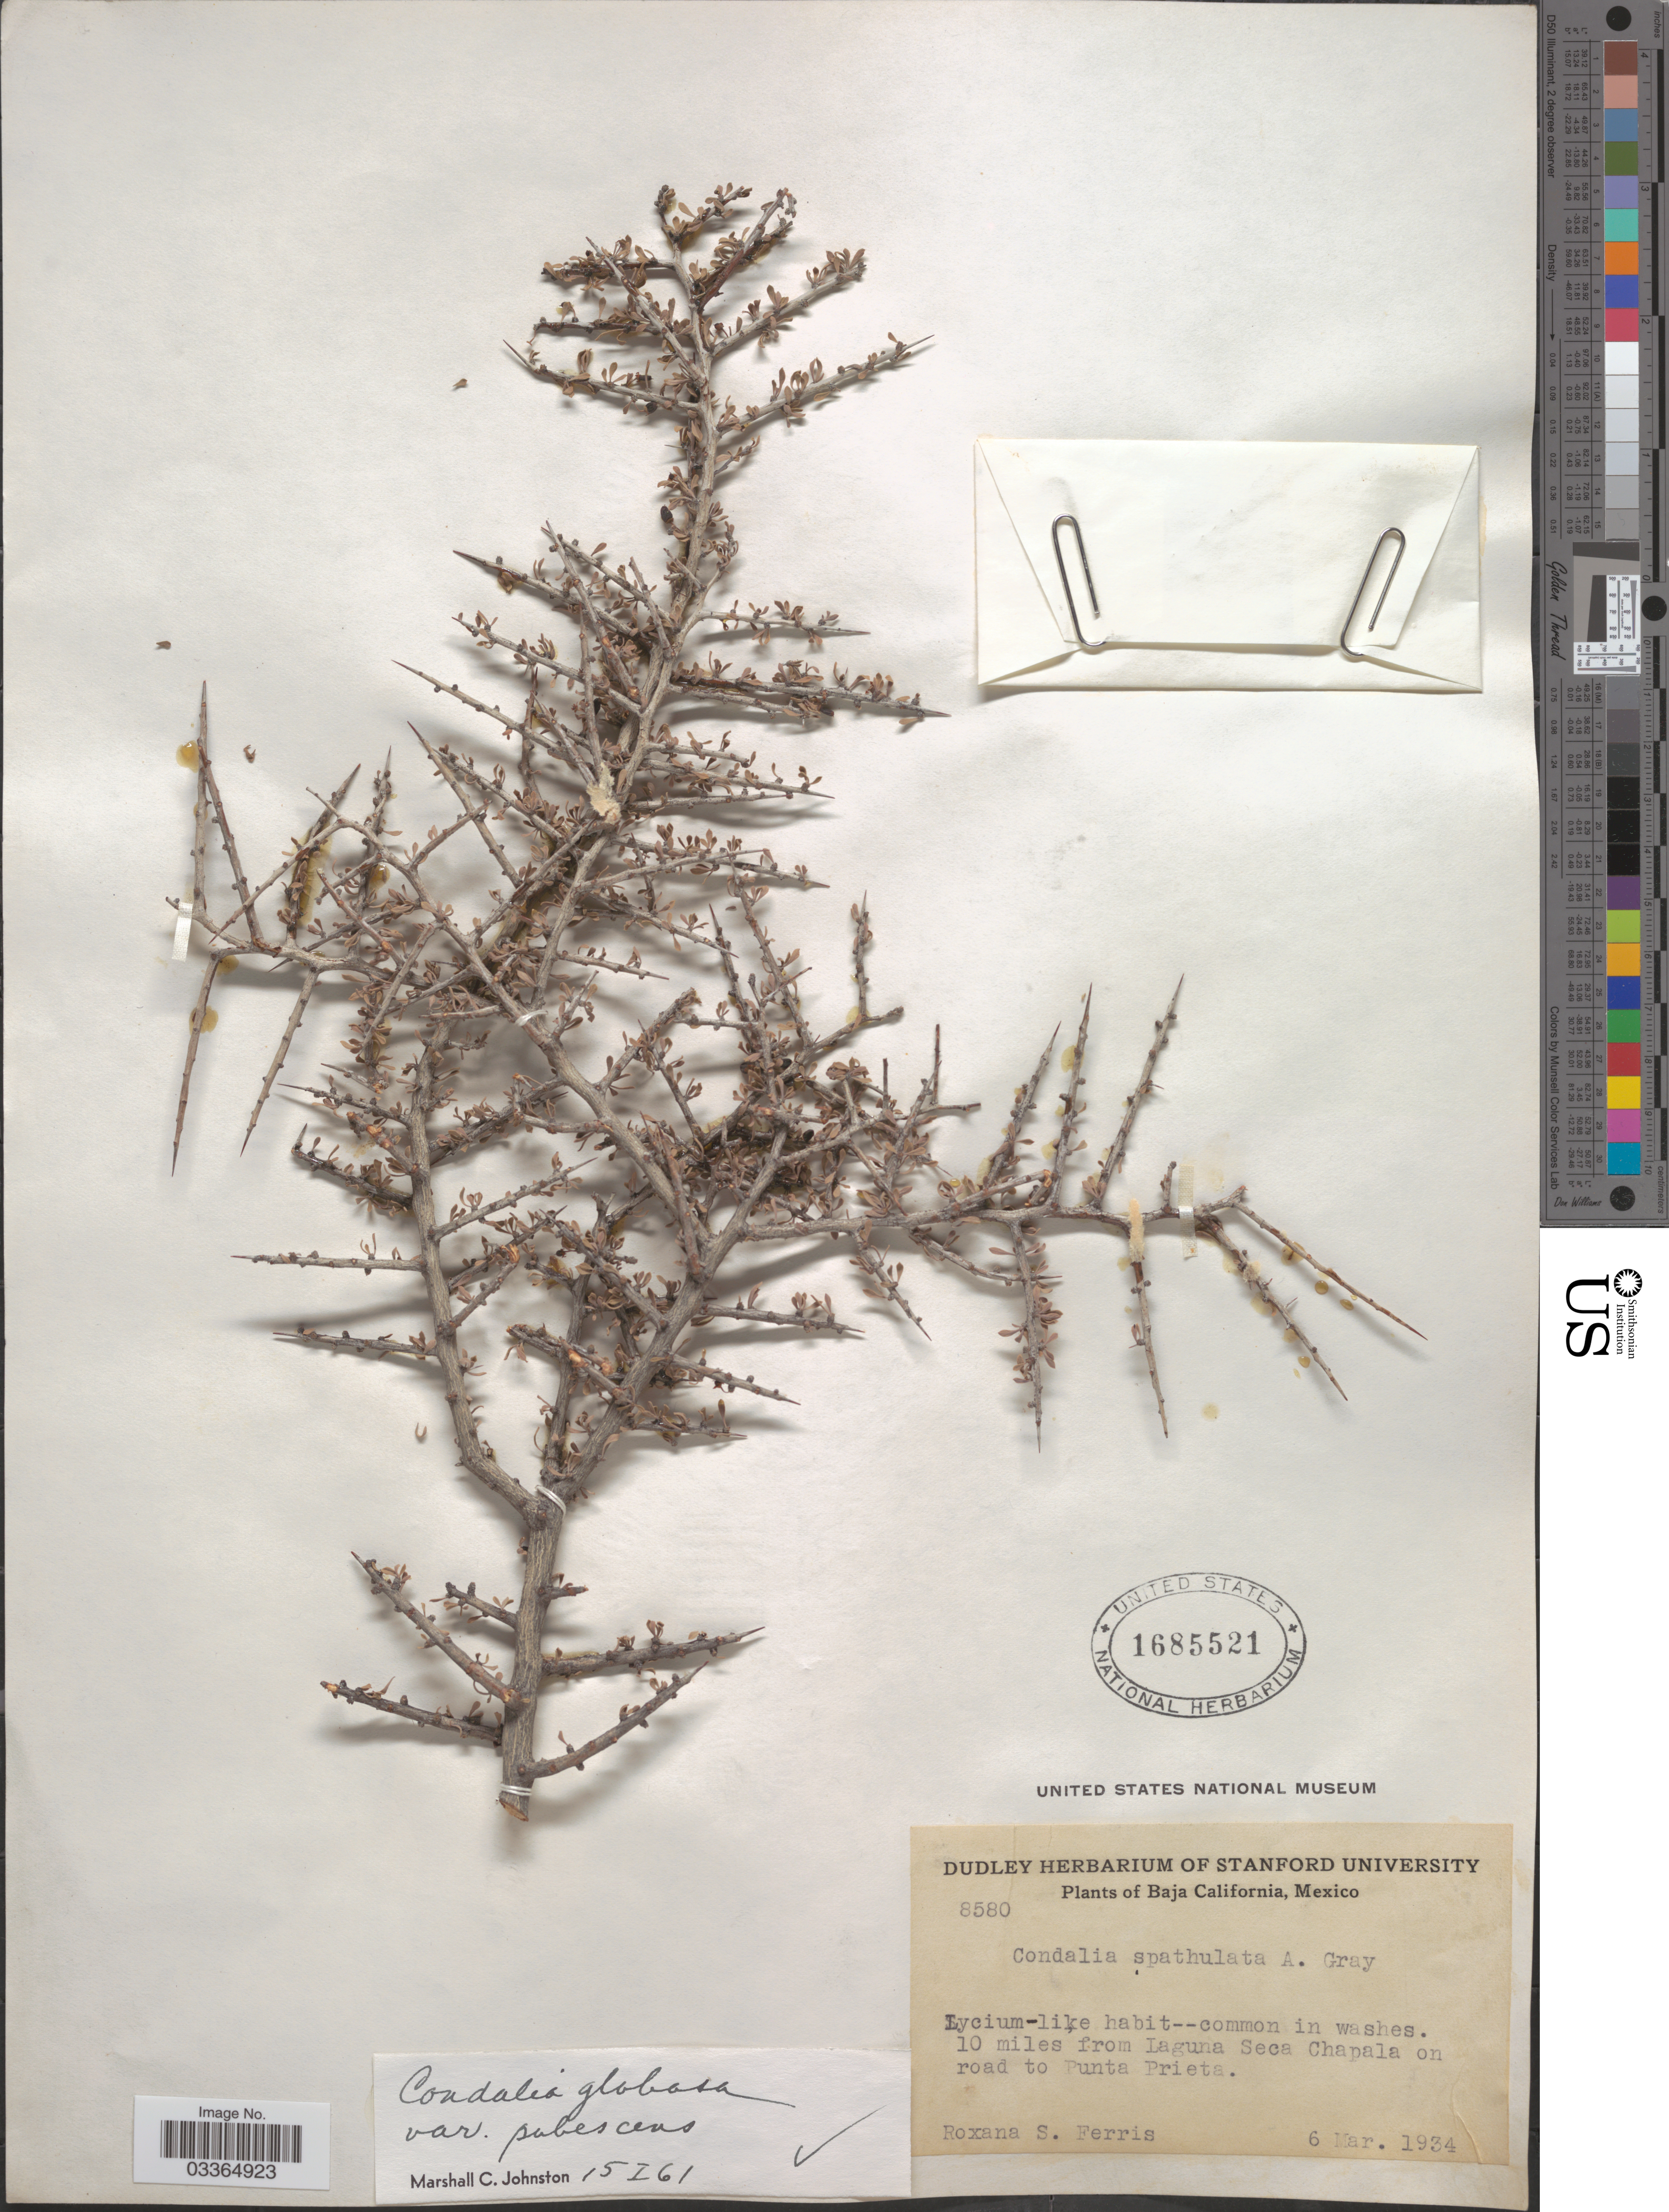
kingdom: Plantae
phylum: Tracheophyta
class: Magnoliopsida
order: Rosales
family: Rhamnaceae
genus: Condalia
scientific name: Condalia globosa var. pubescens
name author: I.M. Johnst.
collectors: R. S. Ferris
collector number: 8580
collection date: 1934-03-06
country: Mexico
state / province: Baja California Norte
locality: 10 miles from Laguna Seca Chapala on road to Punta Prieta.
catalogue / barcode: US 1685521